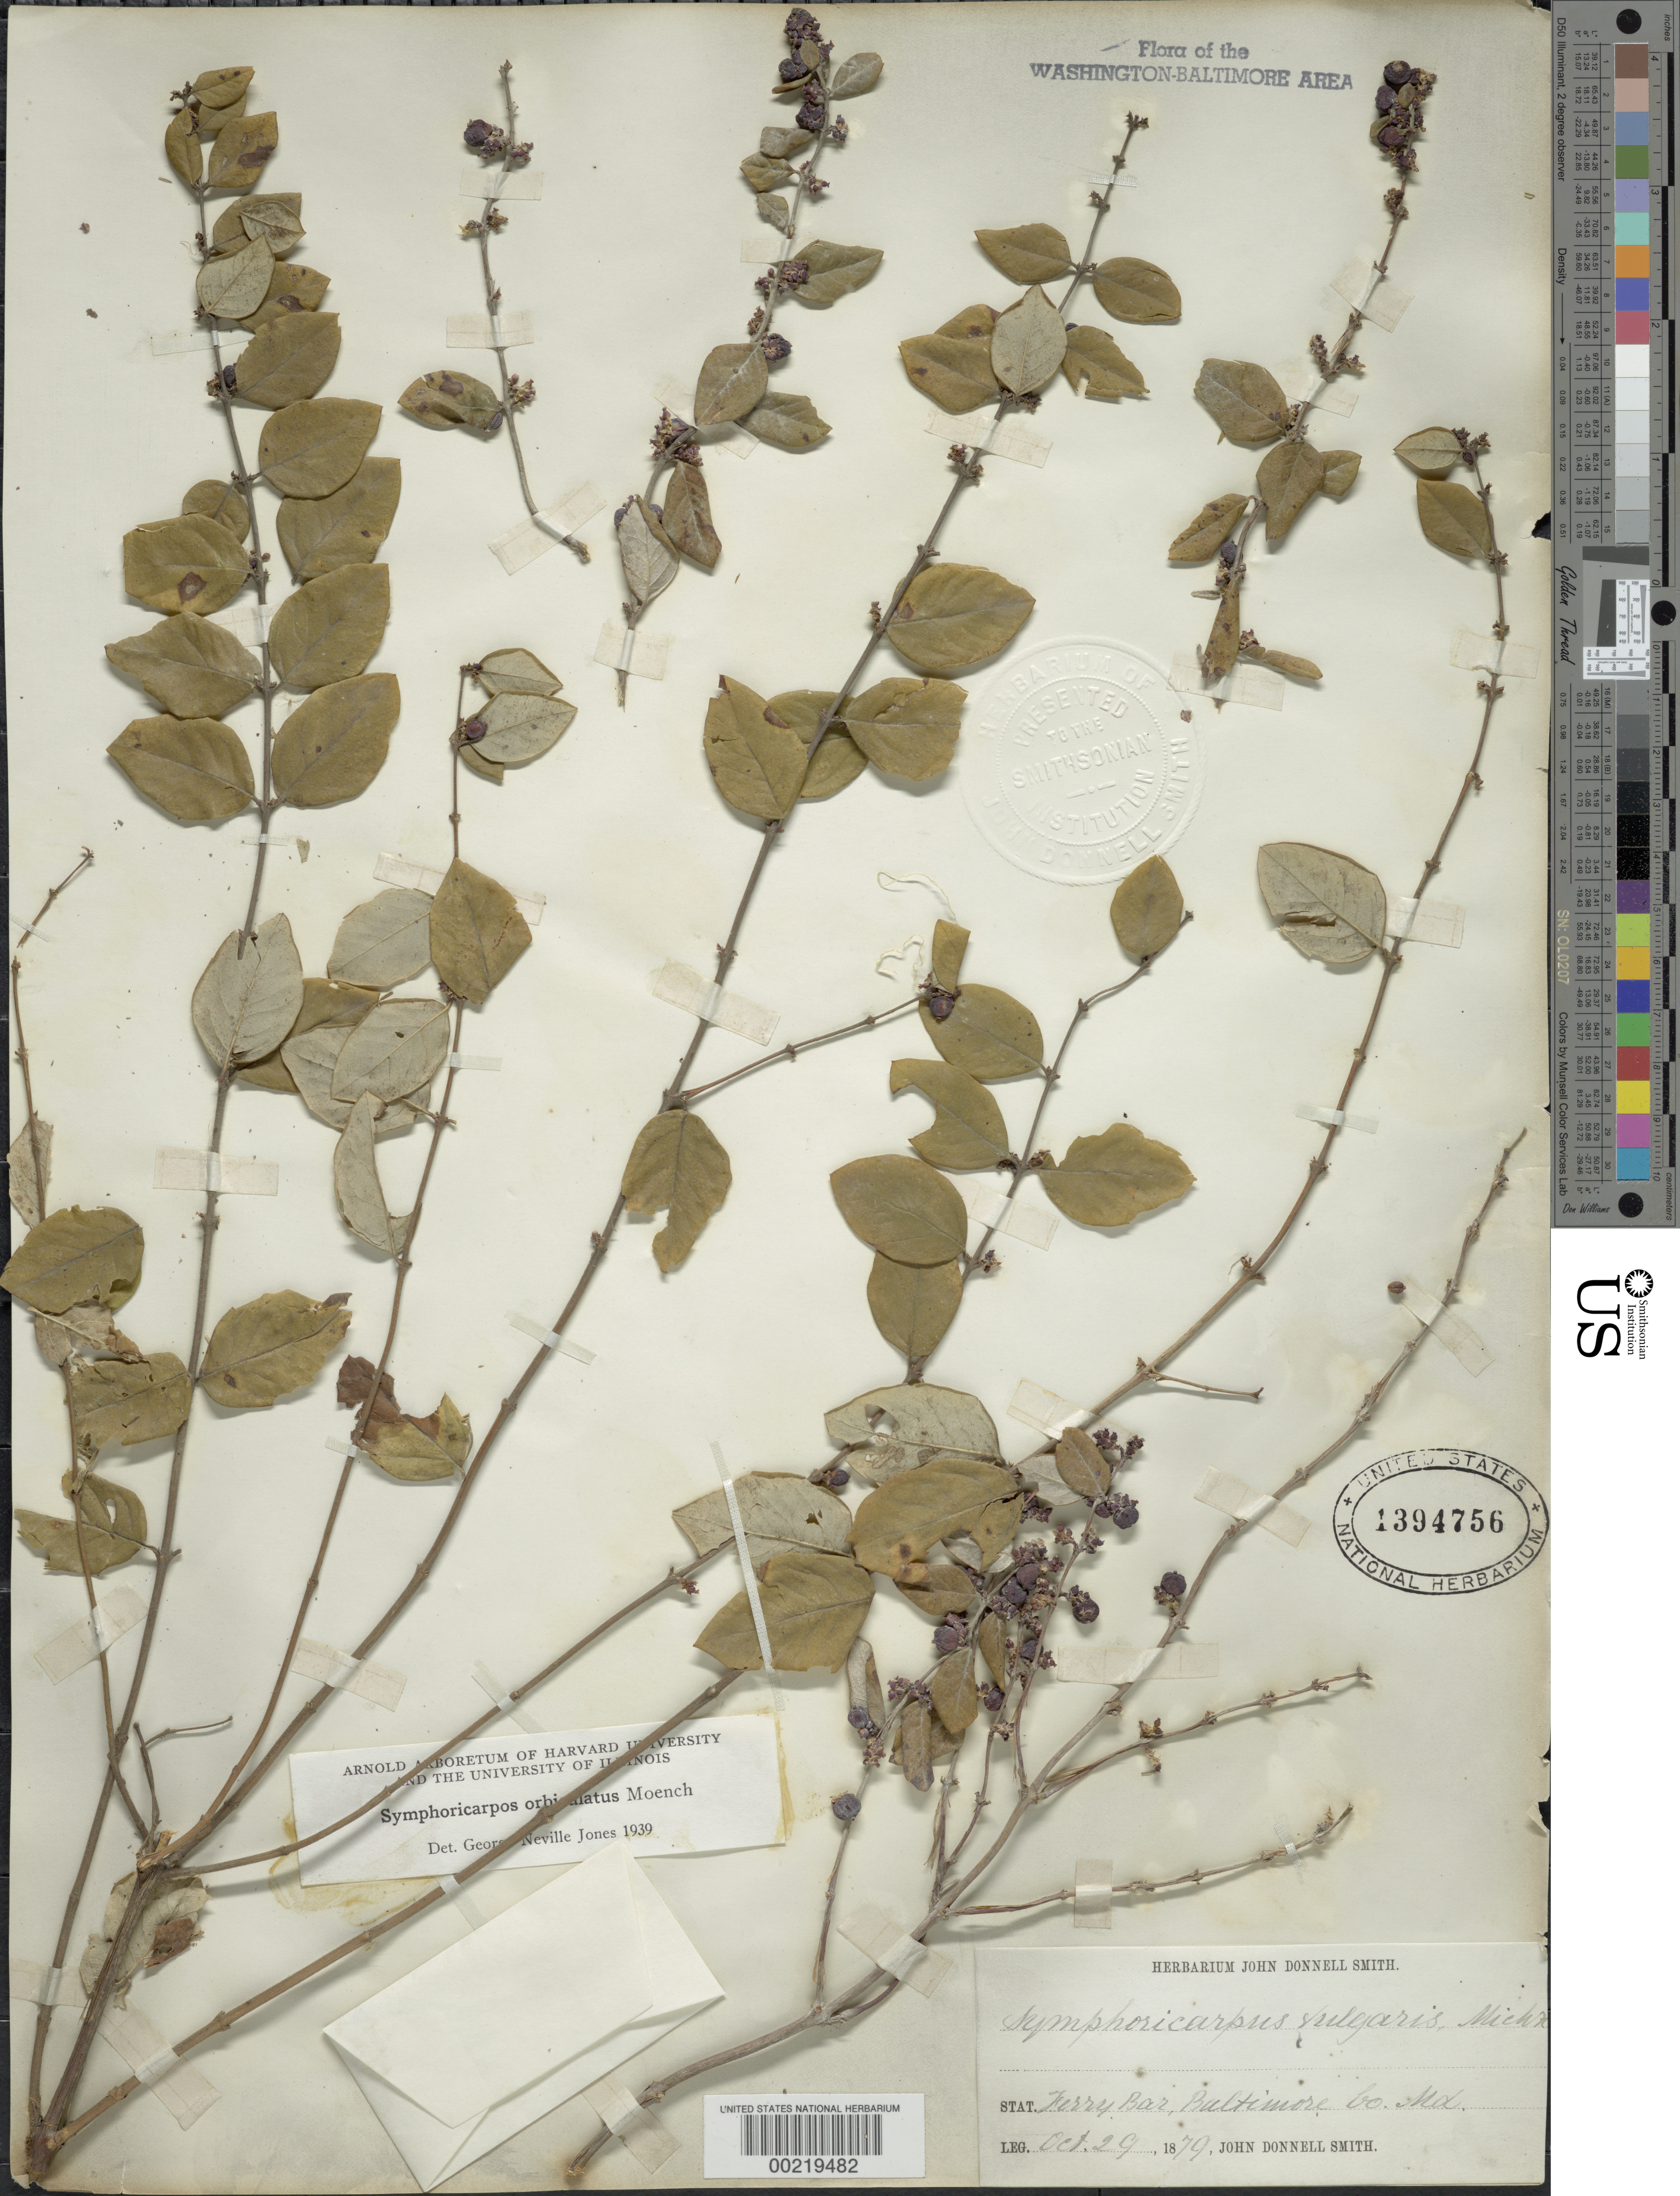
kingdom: Plantae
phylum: Tracheophyta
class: Magnoliopsida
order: Dipsacales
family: Caprifoliaceae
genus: Symphoricarpos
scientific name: Symphoricarpos orbiculatus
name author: Moench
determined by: Jones, G. N.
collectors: J. Donnell Smith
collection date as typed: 29 Oct 1879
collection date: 1879-10-29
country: United States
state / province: Maryland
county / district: Baltimore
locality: Ferry Bar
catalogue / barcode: US 1394756